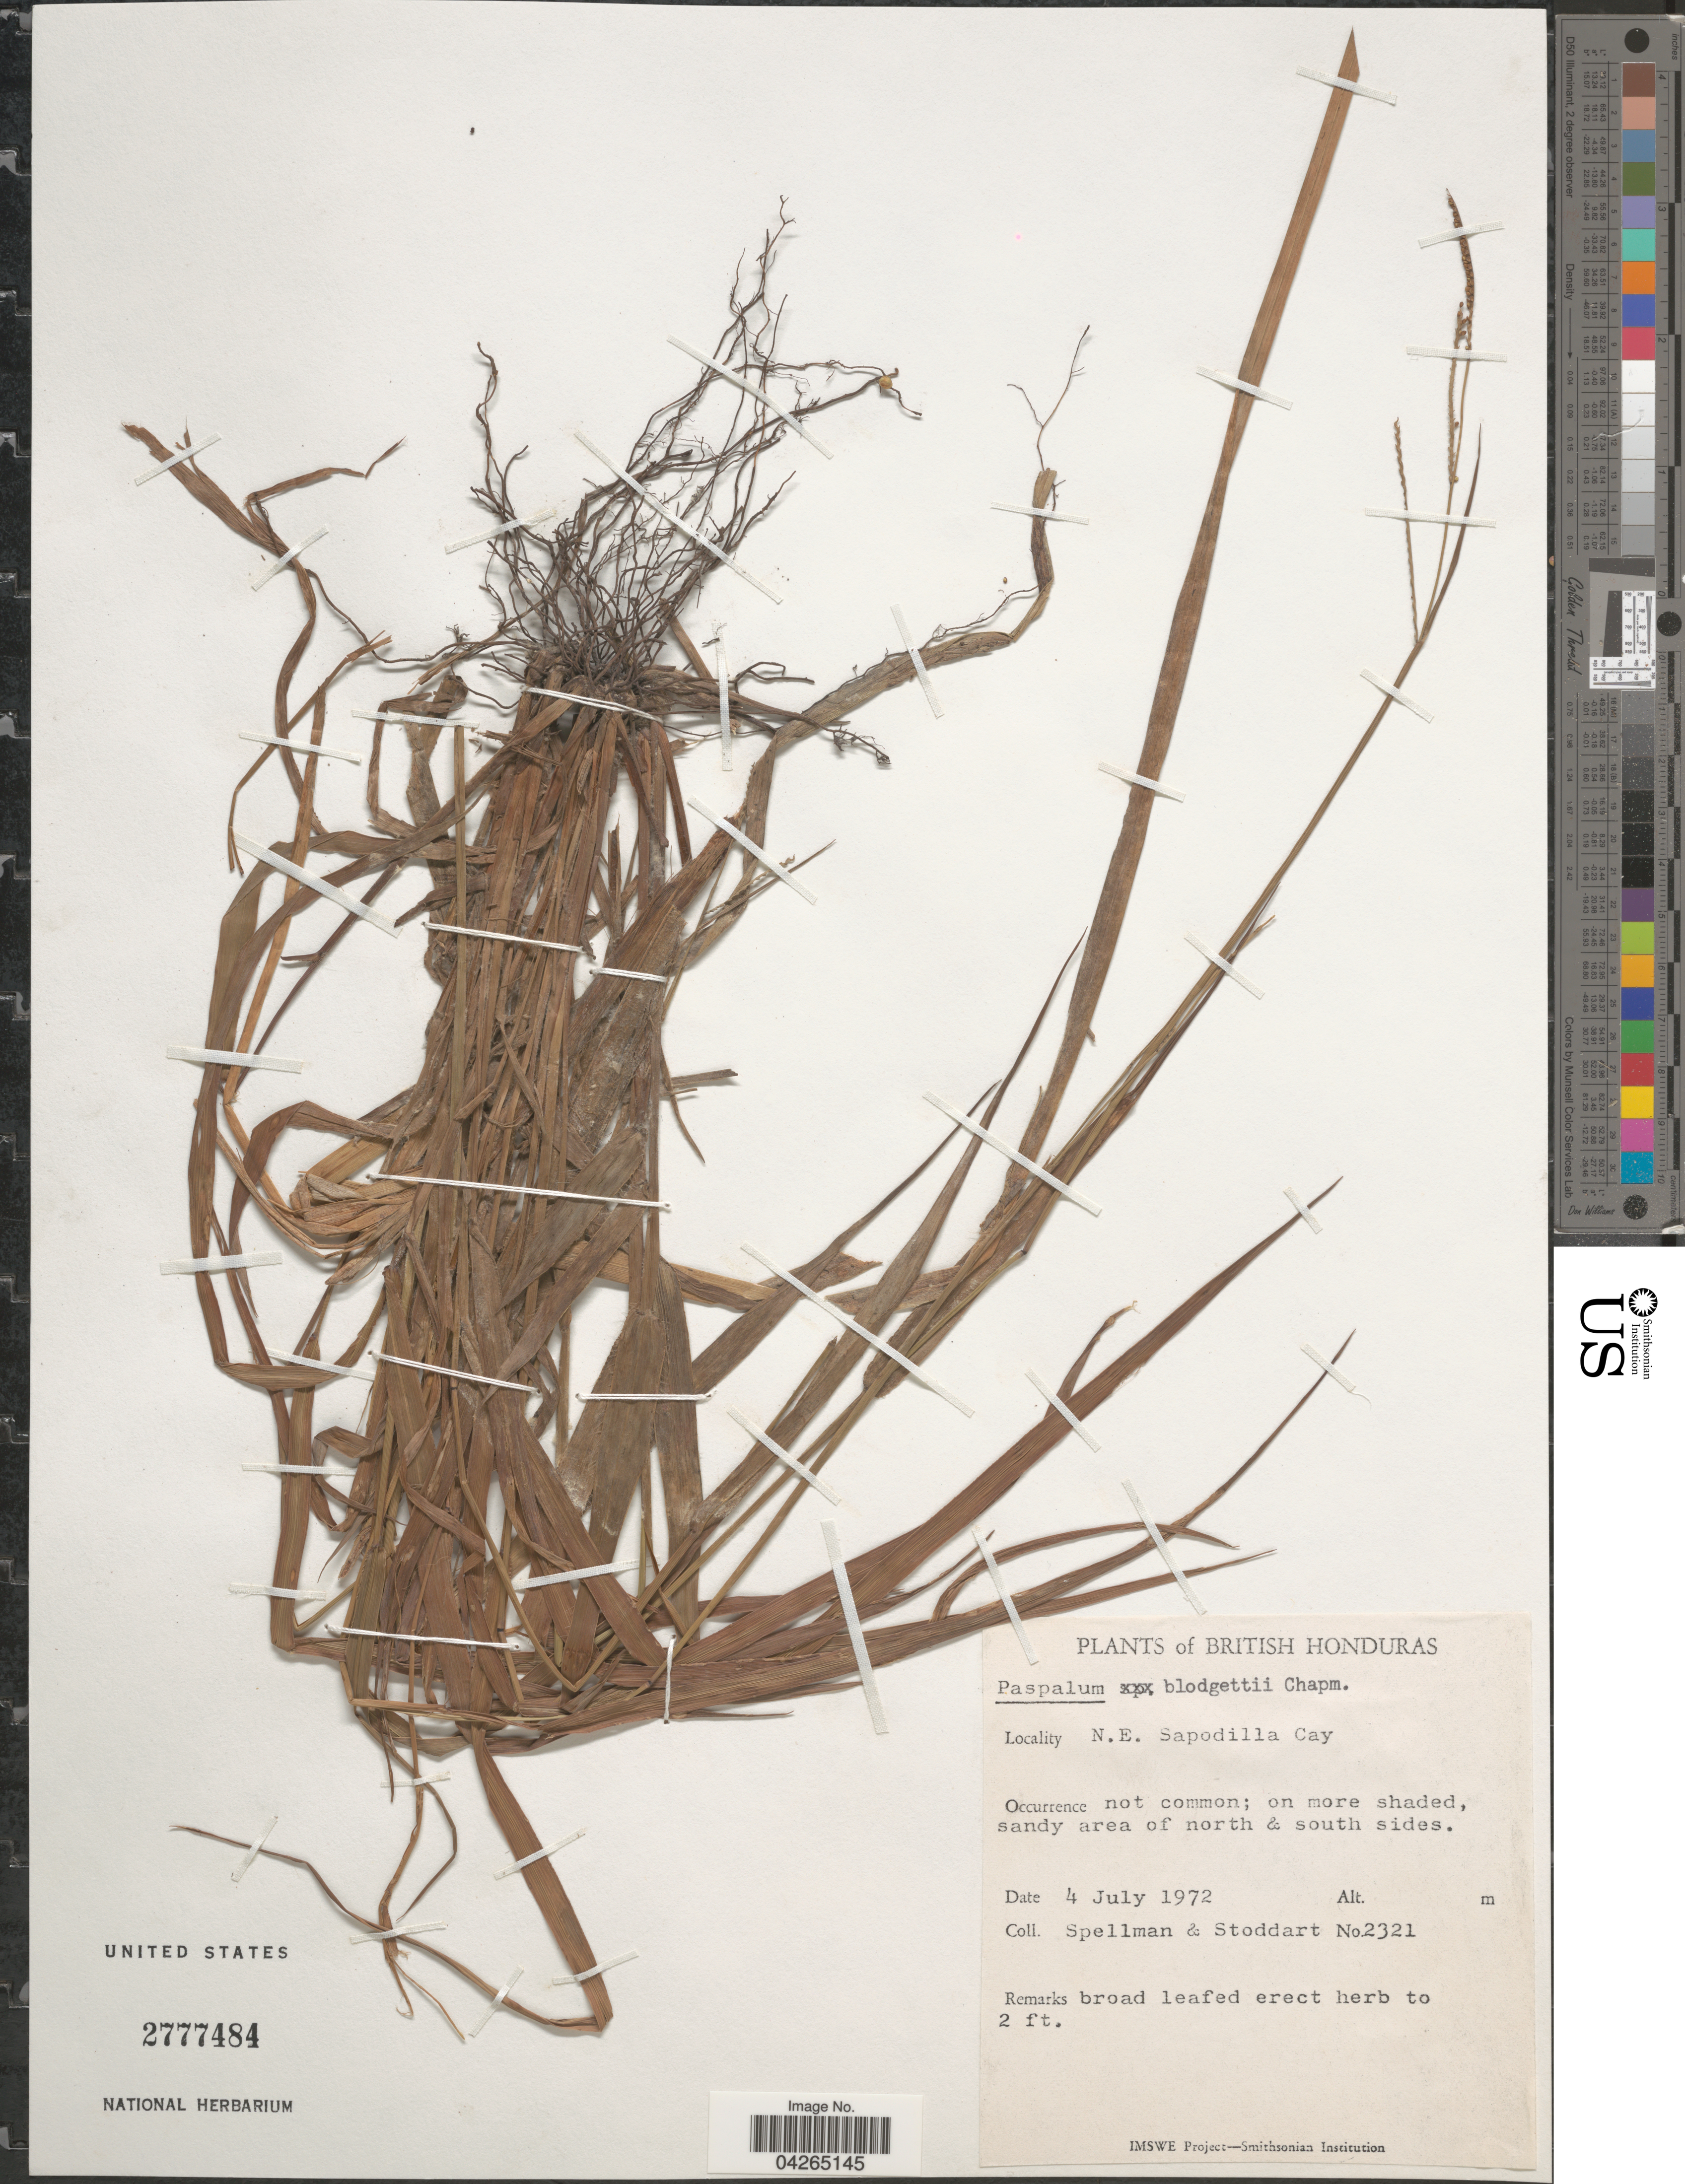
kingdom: Plantae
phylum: Tracheophyta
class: Liliopsida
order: Poales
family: Poaceae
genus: Paspalum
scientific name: Paspalum blodgettii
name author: Chapm.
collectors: Spellman, -- & -. Stoddart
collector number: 2321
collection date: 1972-07-04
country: Belize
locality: British Honduras. N.E. Sapodilla Cay. Sandy area of north & south sides.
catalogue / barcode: US 2777484